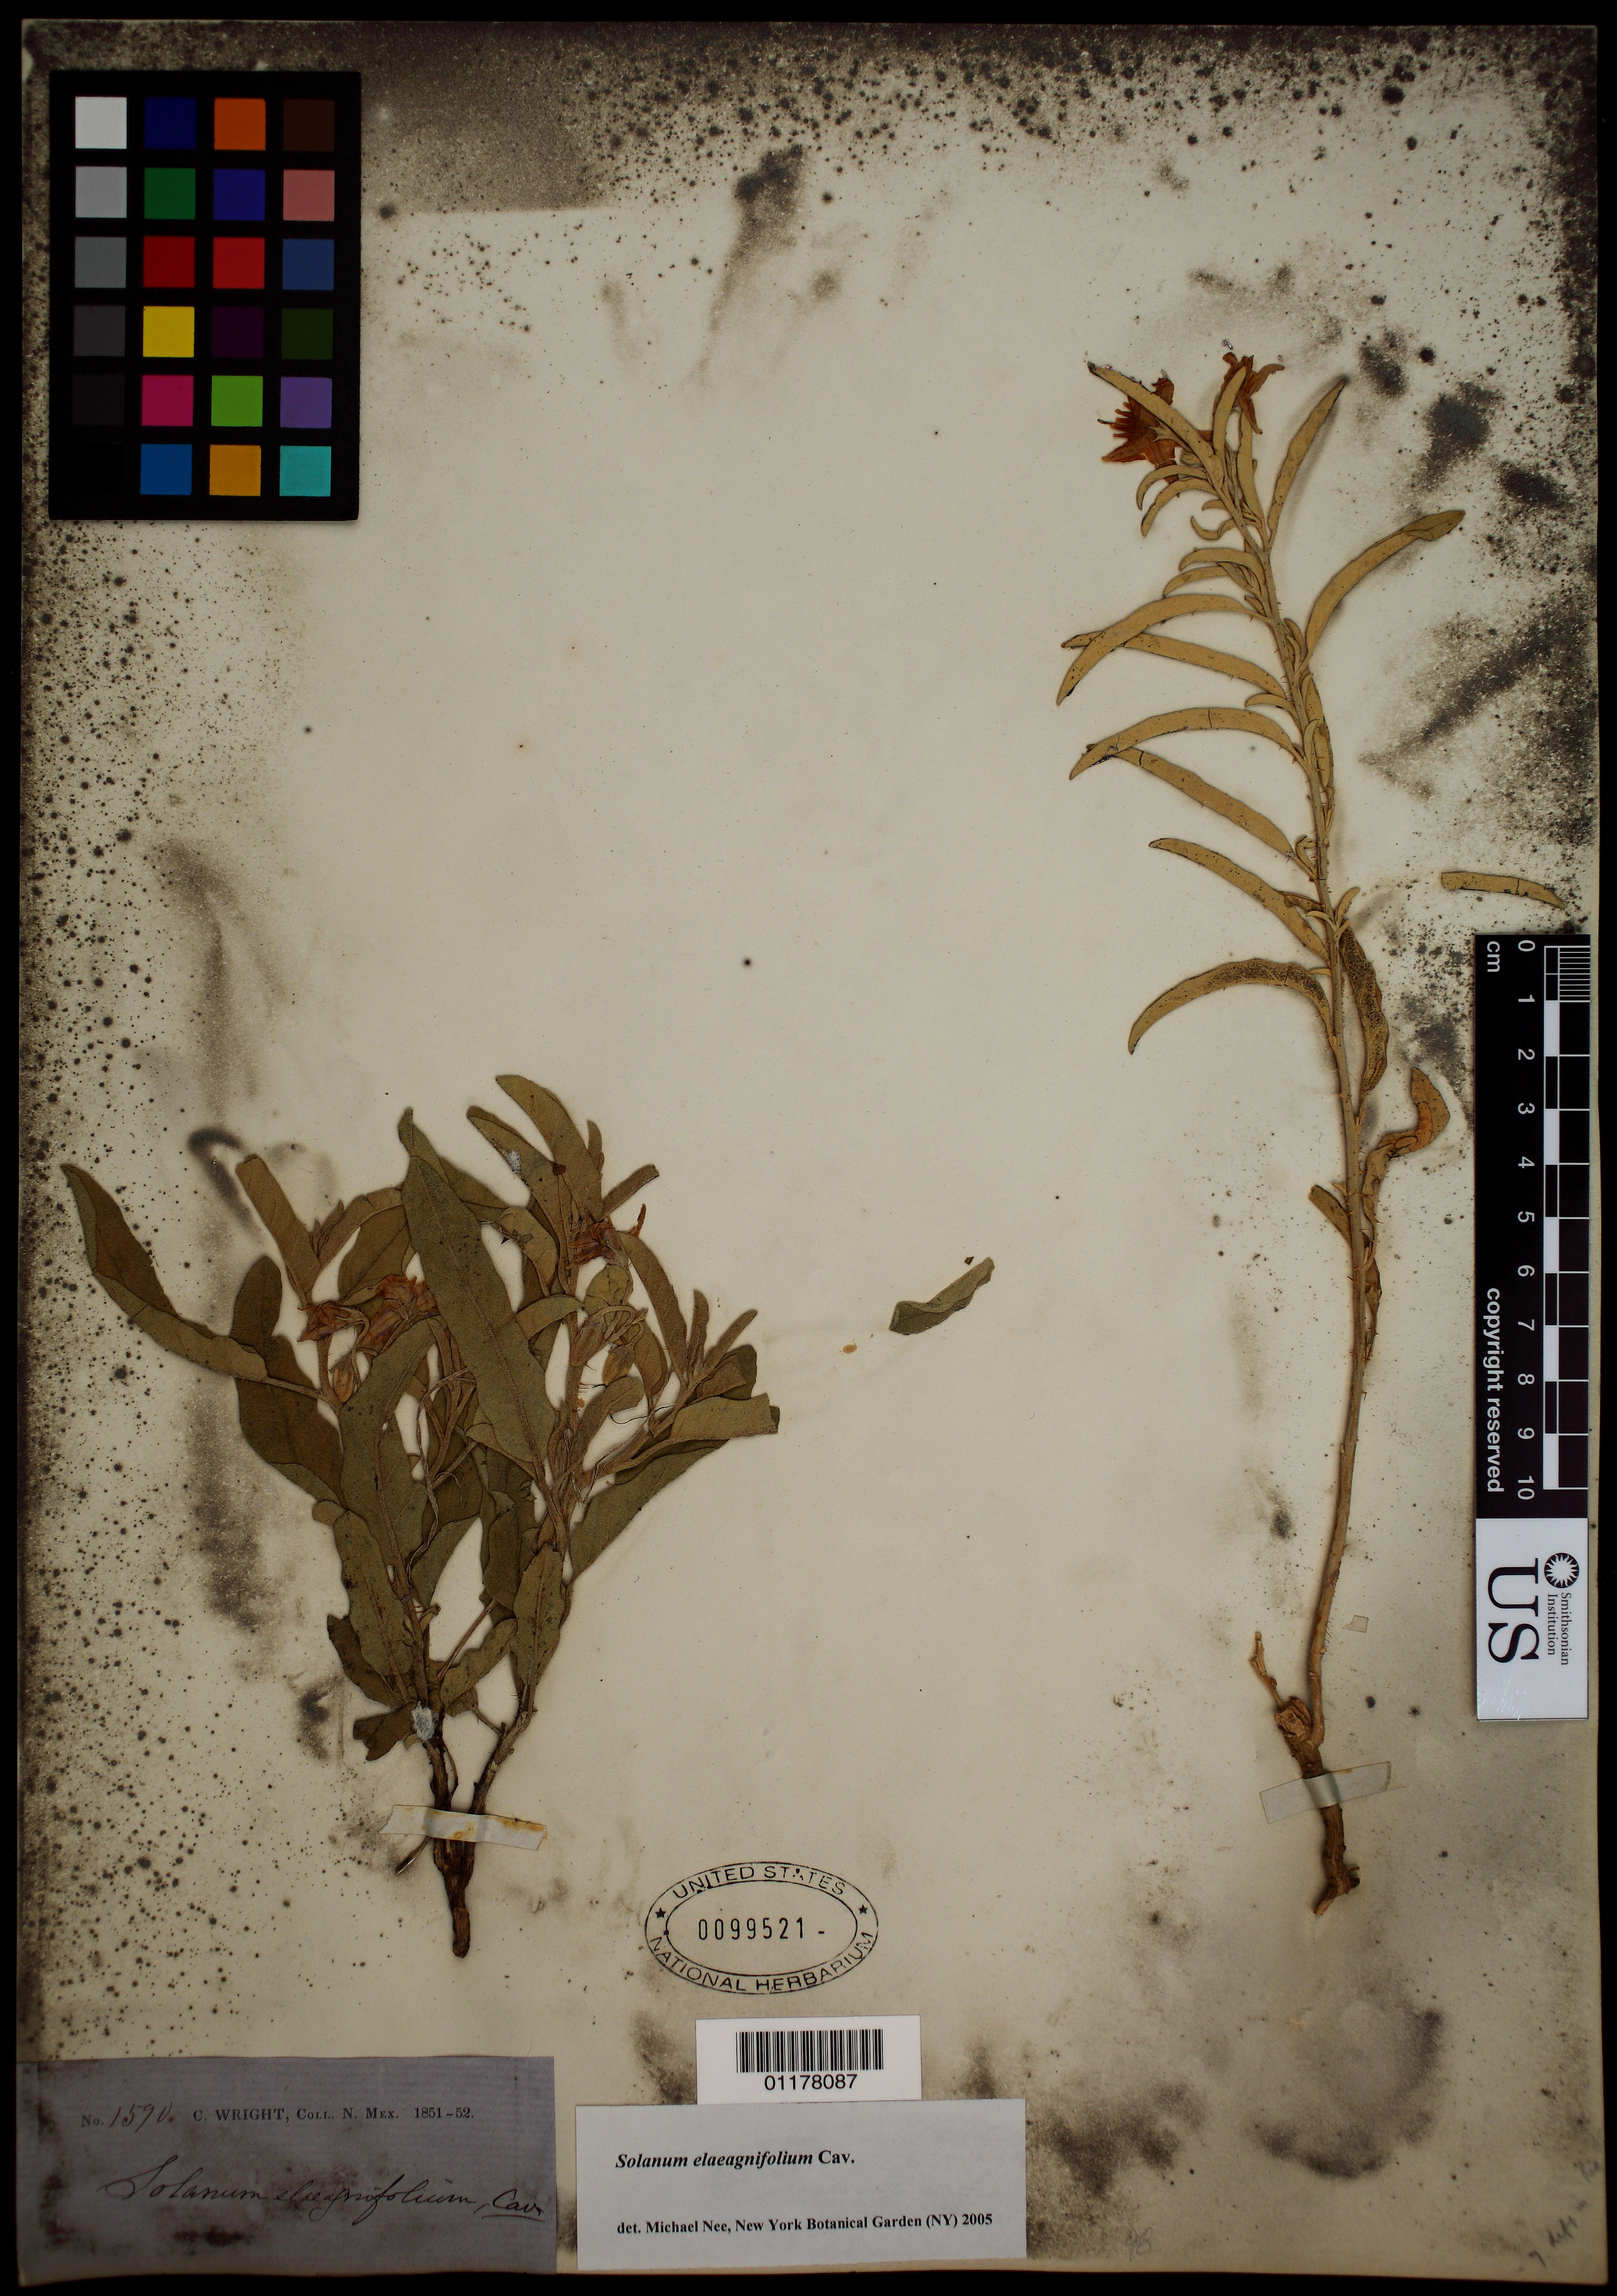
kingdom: Plantae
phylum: Tracheophyta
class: Magnoliopsida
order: Solanales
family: Solanaceae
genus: Solanum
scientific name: Solanum elaeagnifolium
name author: Cav.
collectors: C. Wright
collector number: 1590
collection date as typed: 1851 to -- --- 1852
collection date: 1851/1852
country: United States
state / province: New Mexico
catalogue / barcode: US 99521